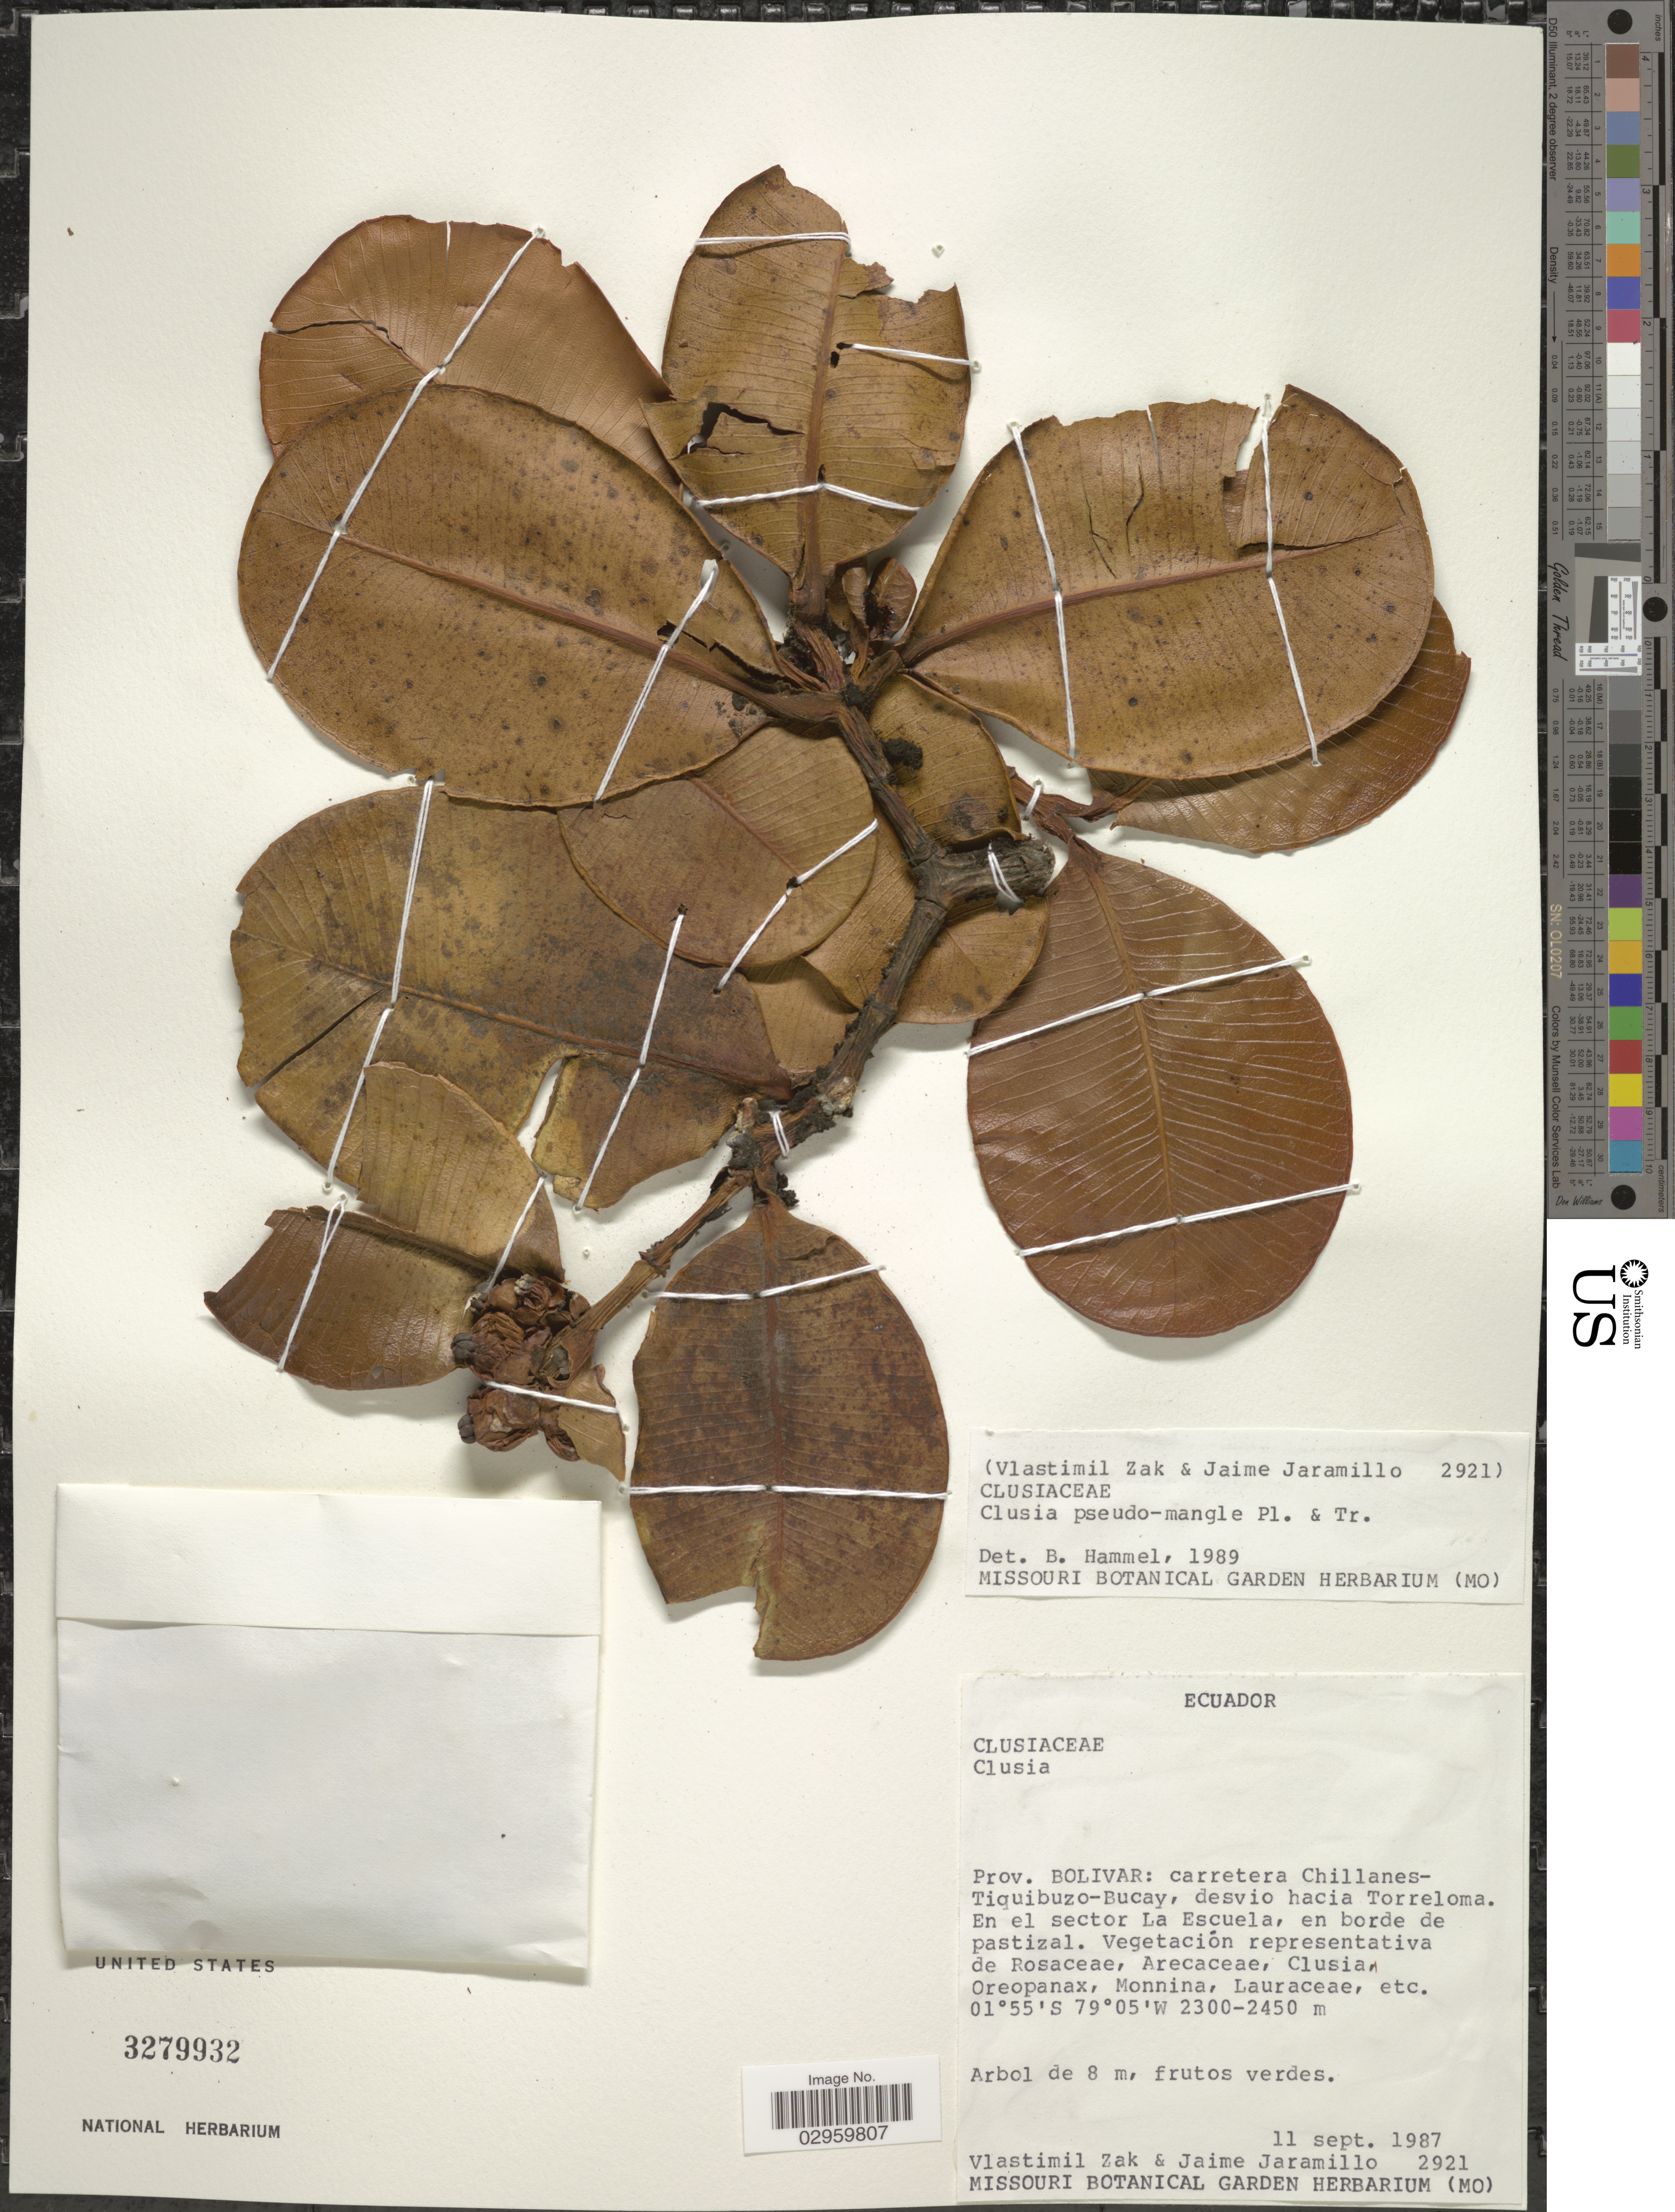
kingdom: Plantae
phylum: Tracheophyta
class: Magnoliopsida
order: Malpighiales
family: Clusiaceae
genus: Clusia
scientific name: Clusia pseudomangle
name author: Planch. & Triana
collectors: V. Zak & J. Jaramillo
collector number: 2921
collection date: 1987-09-11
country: Ecuador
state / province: Bolívar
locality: Carretera Chillanes-Tiquibuzo-Bucay, desvio hacia Torreloma. En el sector La Escuela, en borde de pastizal.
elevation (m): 2300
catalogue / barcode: US 3279932